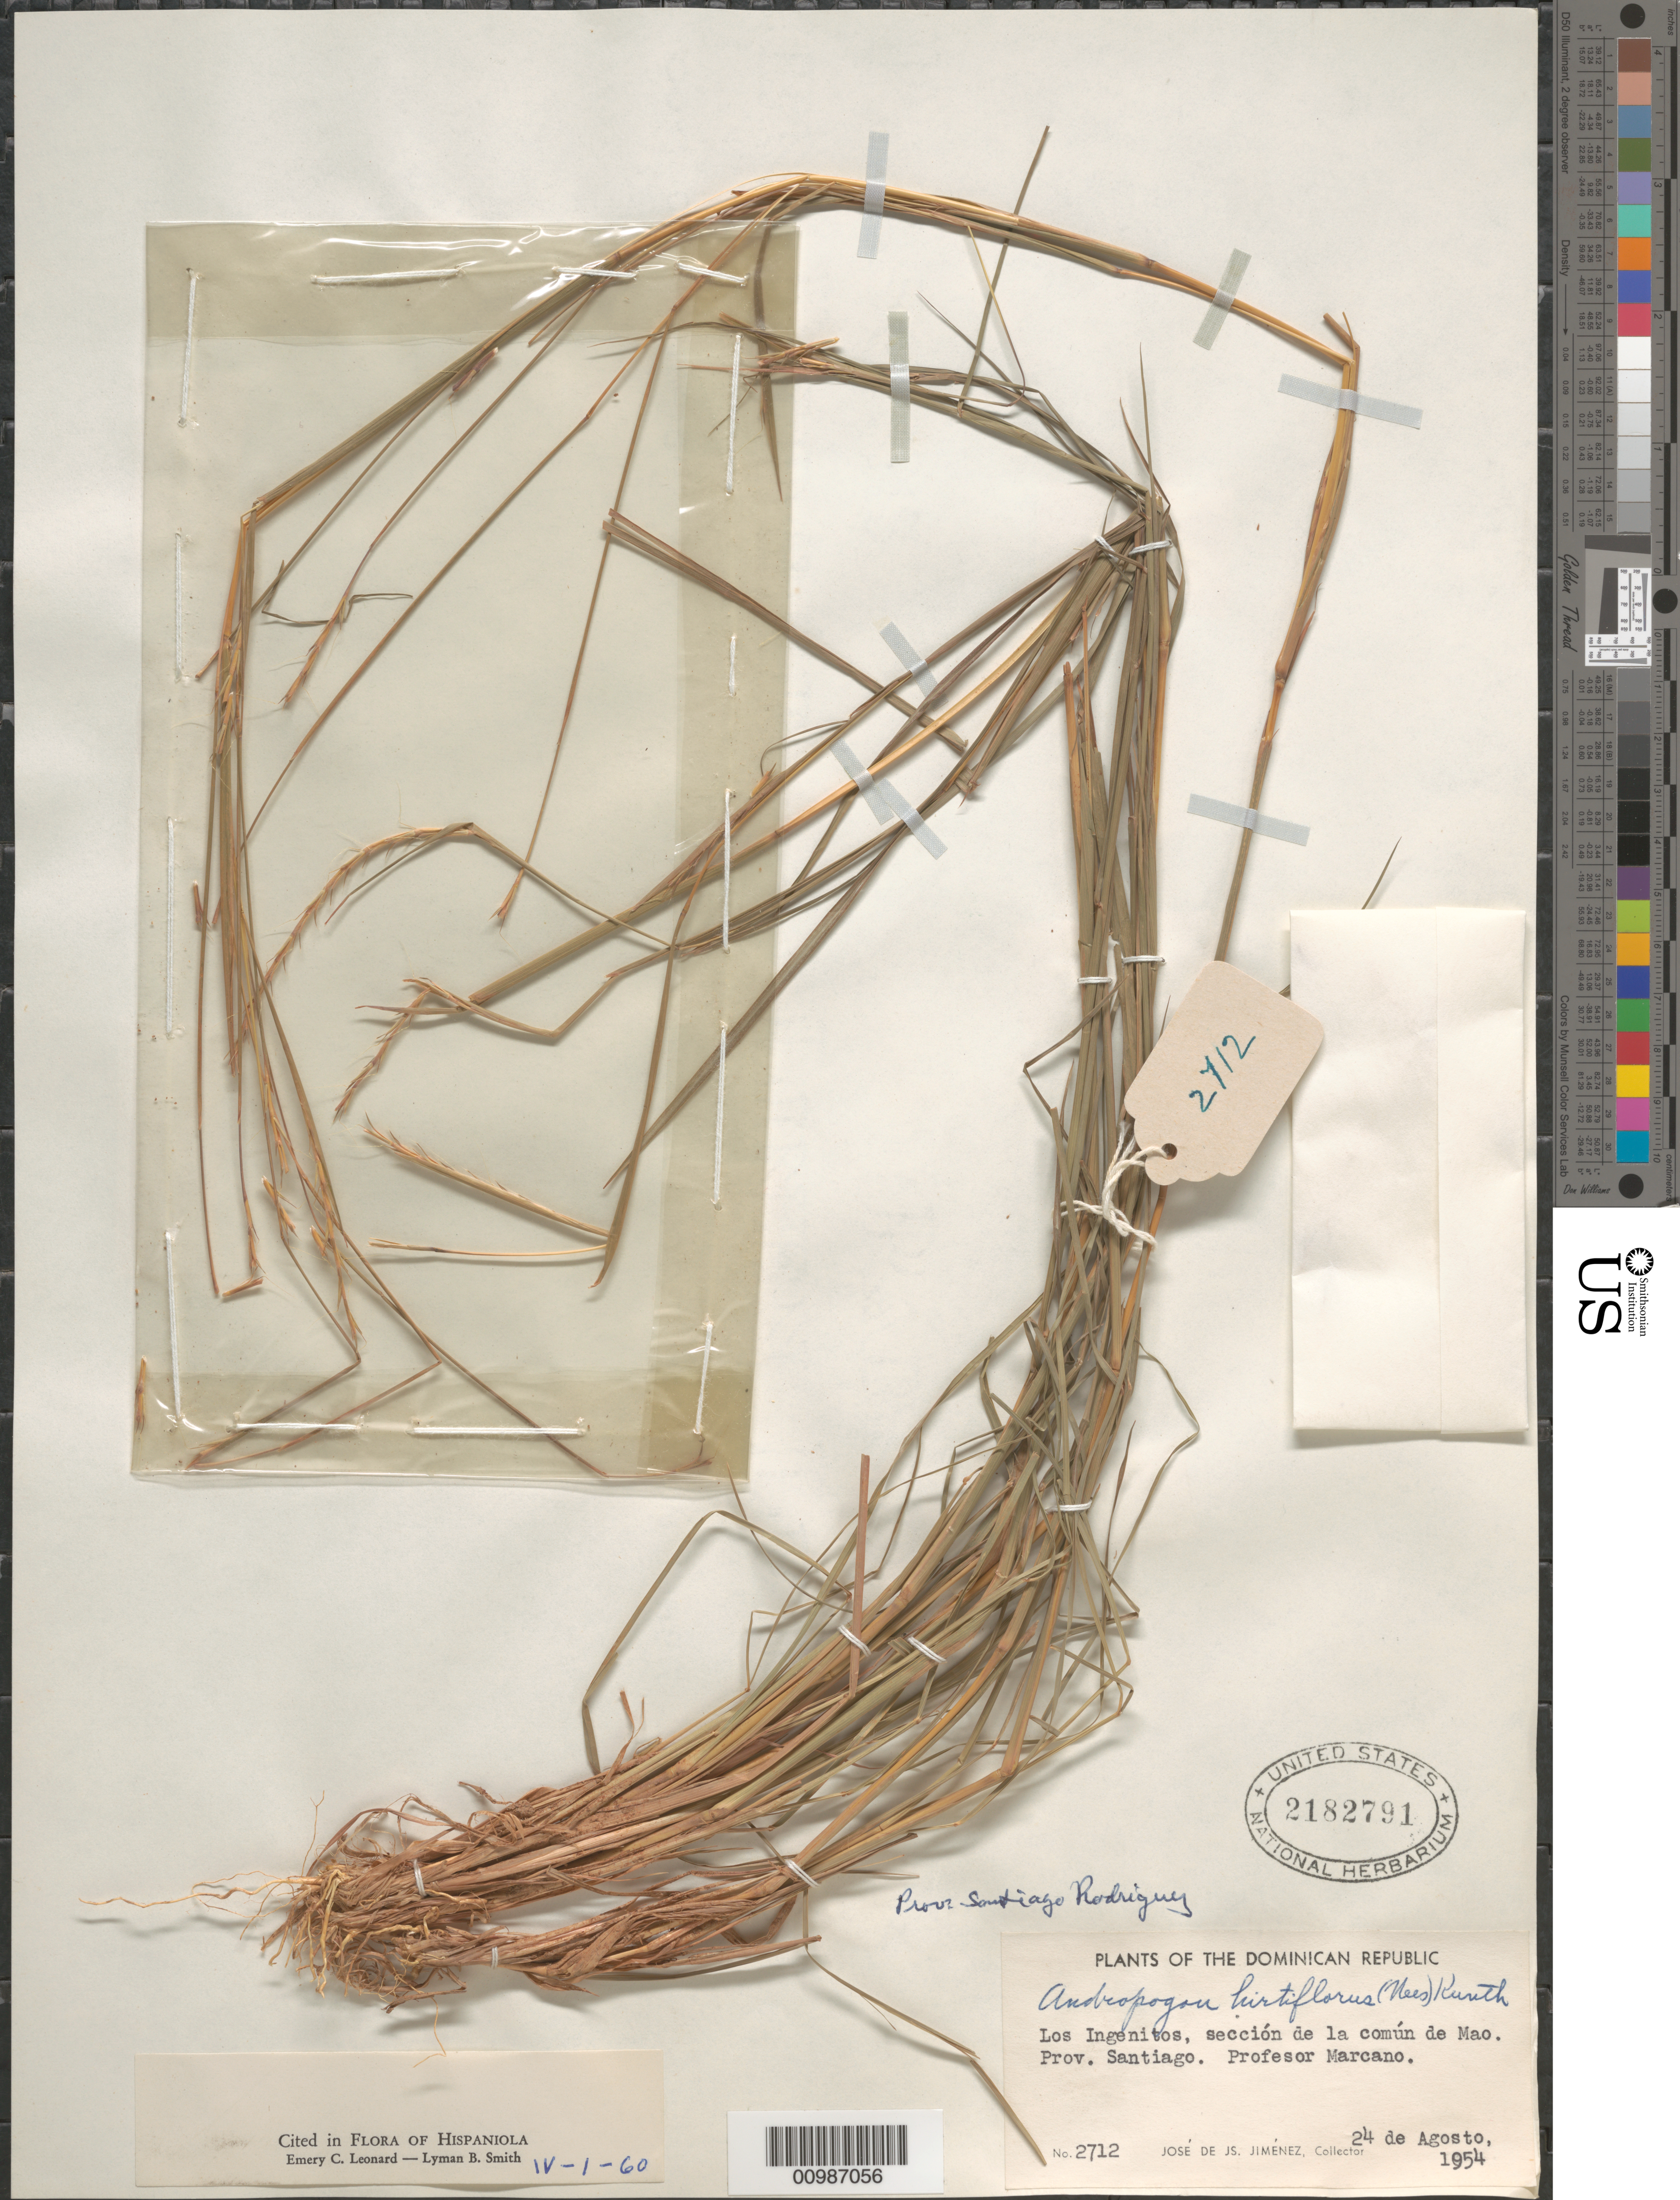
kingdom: Plantae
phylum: Tracheophyta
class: Liliopsida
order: Poales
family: Poaceae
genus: Andropogon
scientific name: Andropogon hirtiflorus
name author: (Nees) Kunth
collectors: J. J. Jiménez Almonte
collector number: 2712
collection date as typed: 24 Aug 1954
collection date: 1954-08-24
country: Dominican Republic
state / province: Valverde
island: Hispaniola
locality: Mao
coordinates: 0 N, 0 E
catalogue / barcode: US 2182791